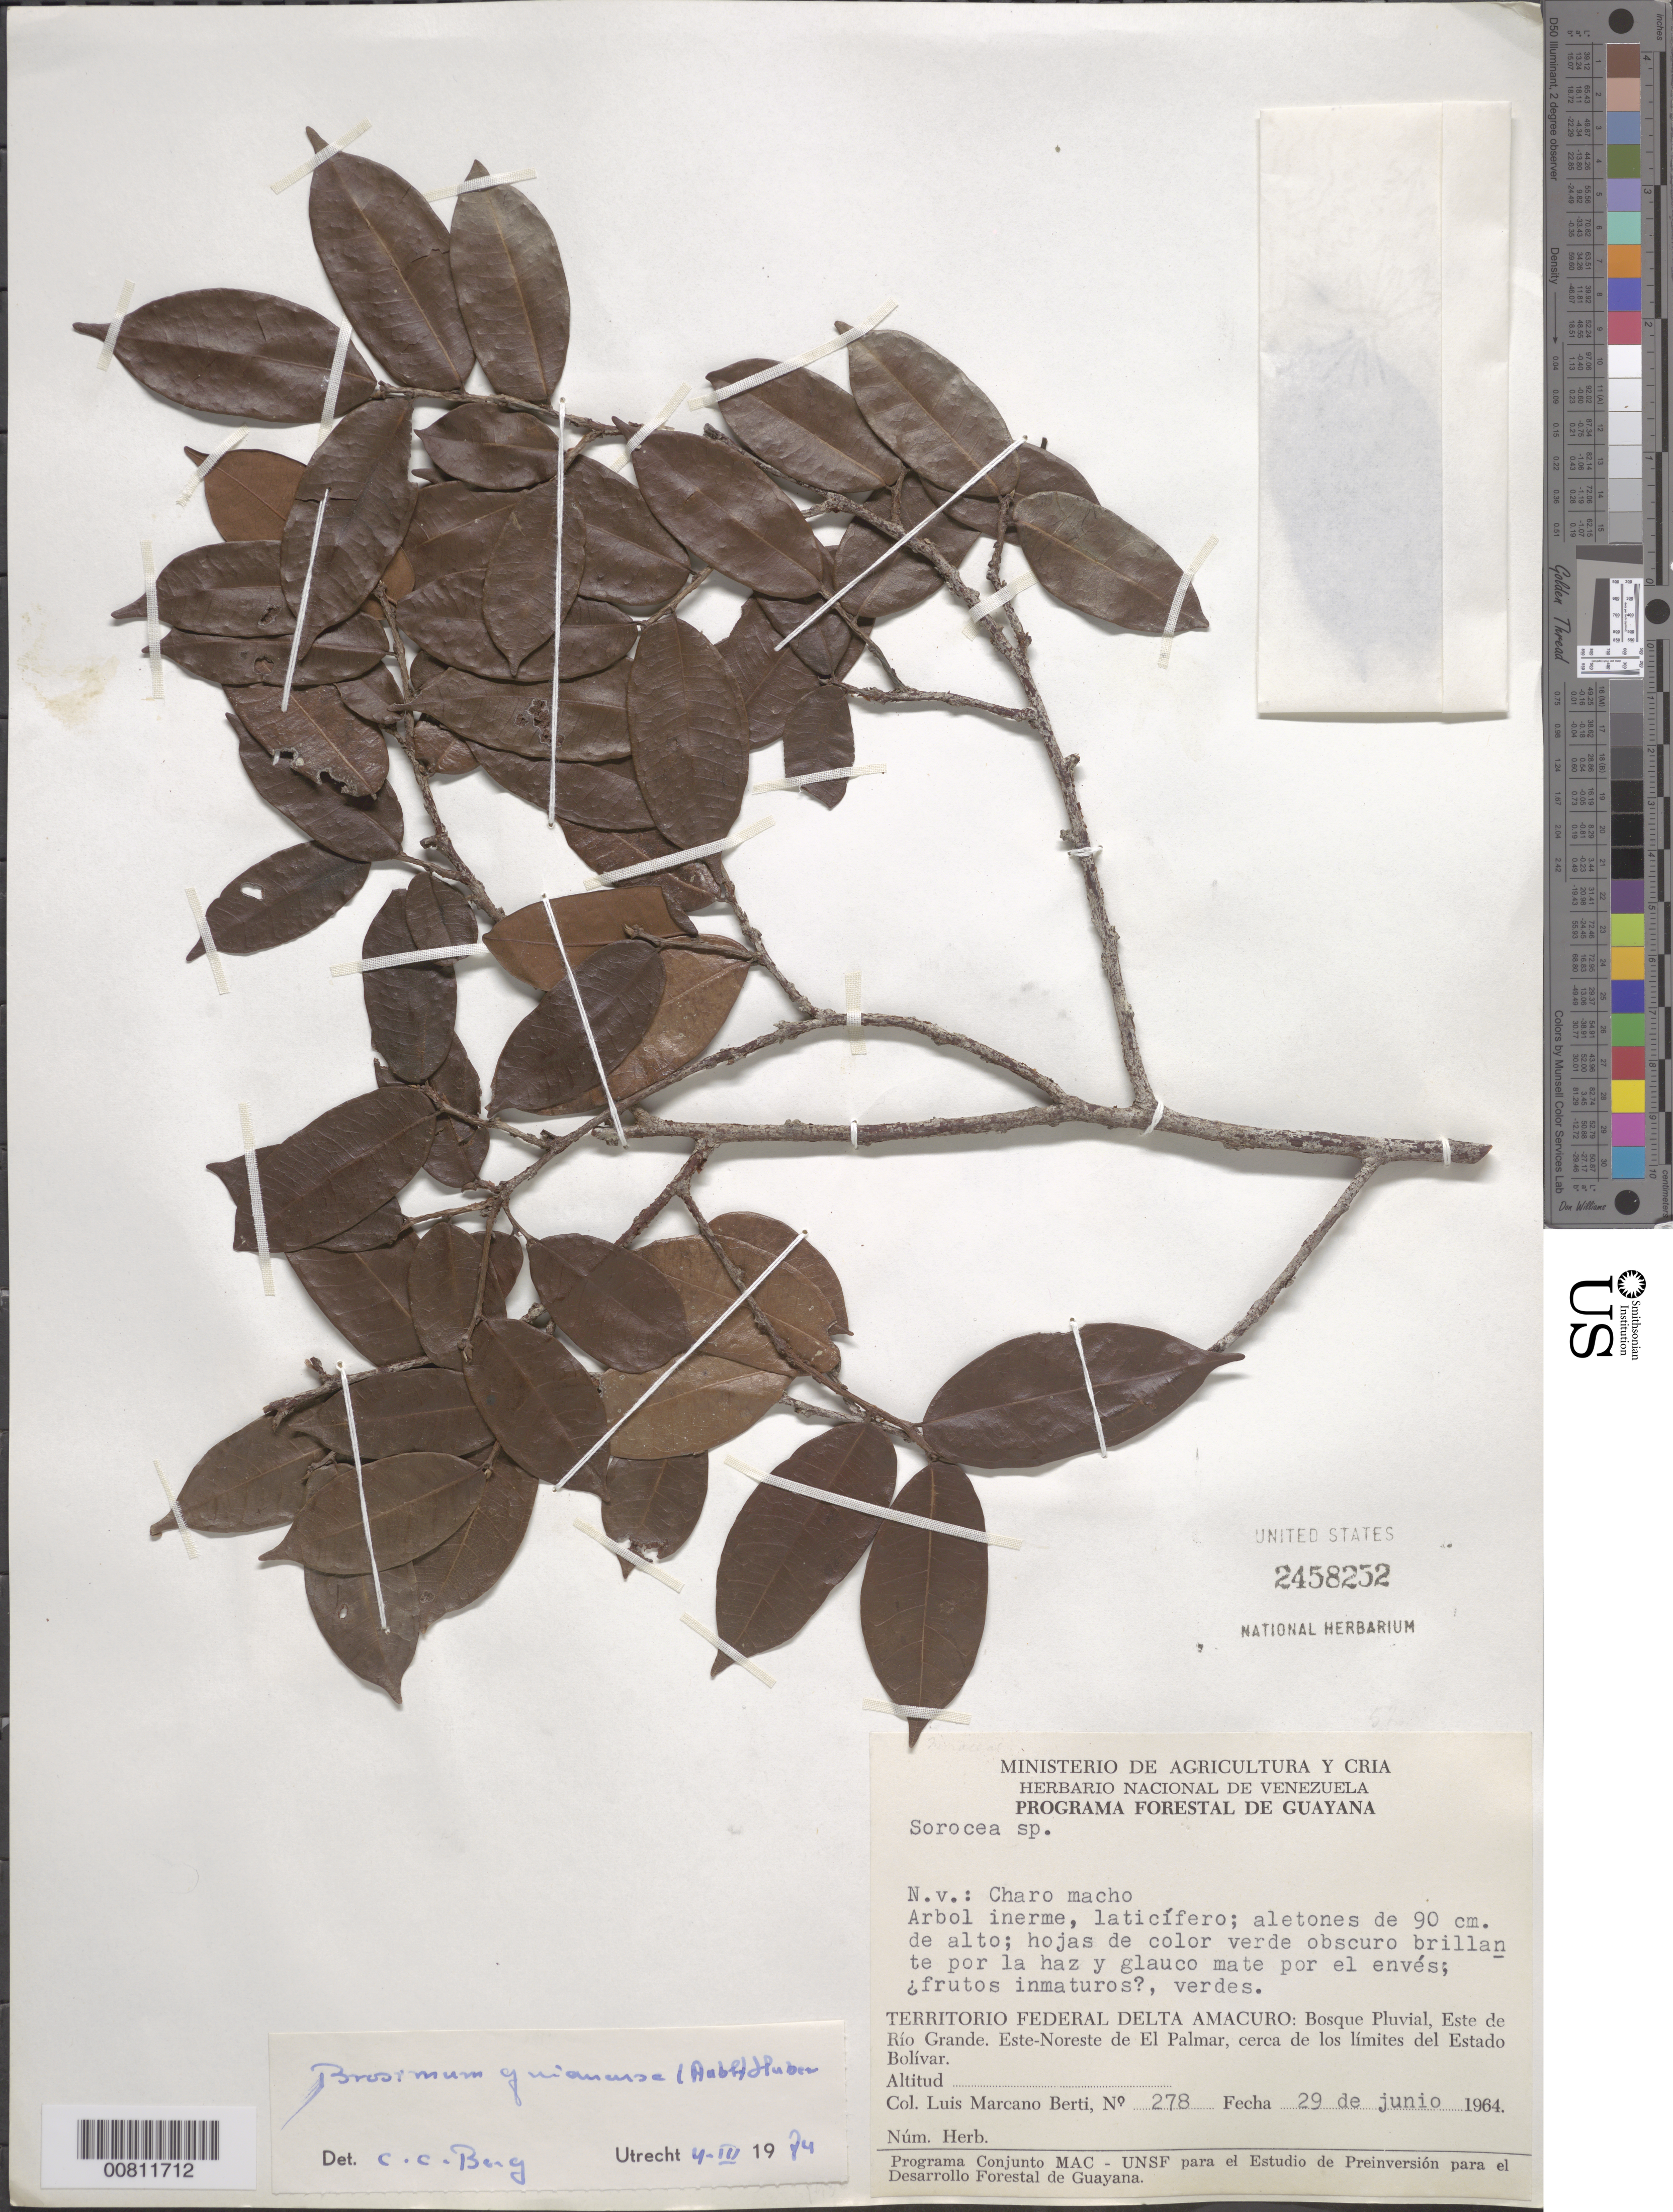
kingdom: Plantae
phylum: Tracheophyta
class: Magnoliopsida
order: Rosales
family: Moraceae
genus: Brosimum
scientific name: Brosimum guianense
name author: (Aubl.) Huber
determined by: Berg, C. C.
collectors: L. Marcano-Berti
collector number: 278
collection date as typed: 29-Jun-64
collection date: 1964-06-29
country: Venezuela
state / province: Delta Amacuro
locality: Este de Río Grande, ENE de El Palmar, cerca de los limites del Estado Bolívar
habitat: Bosque pluvial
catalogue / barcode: US 2458252